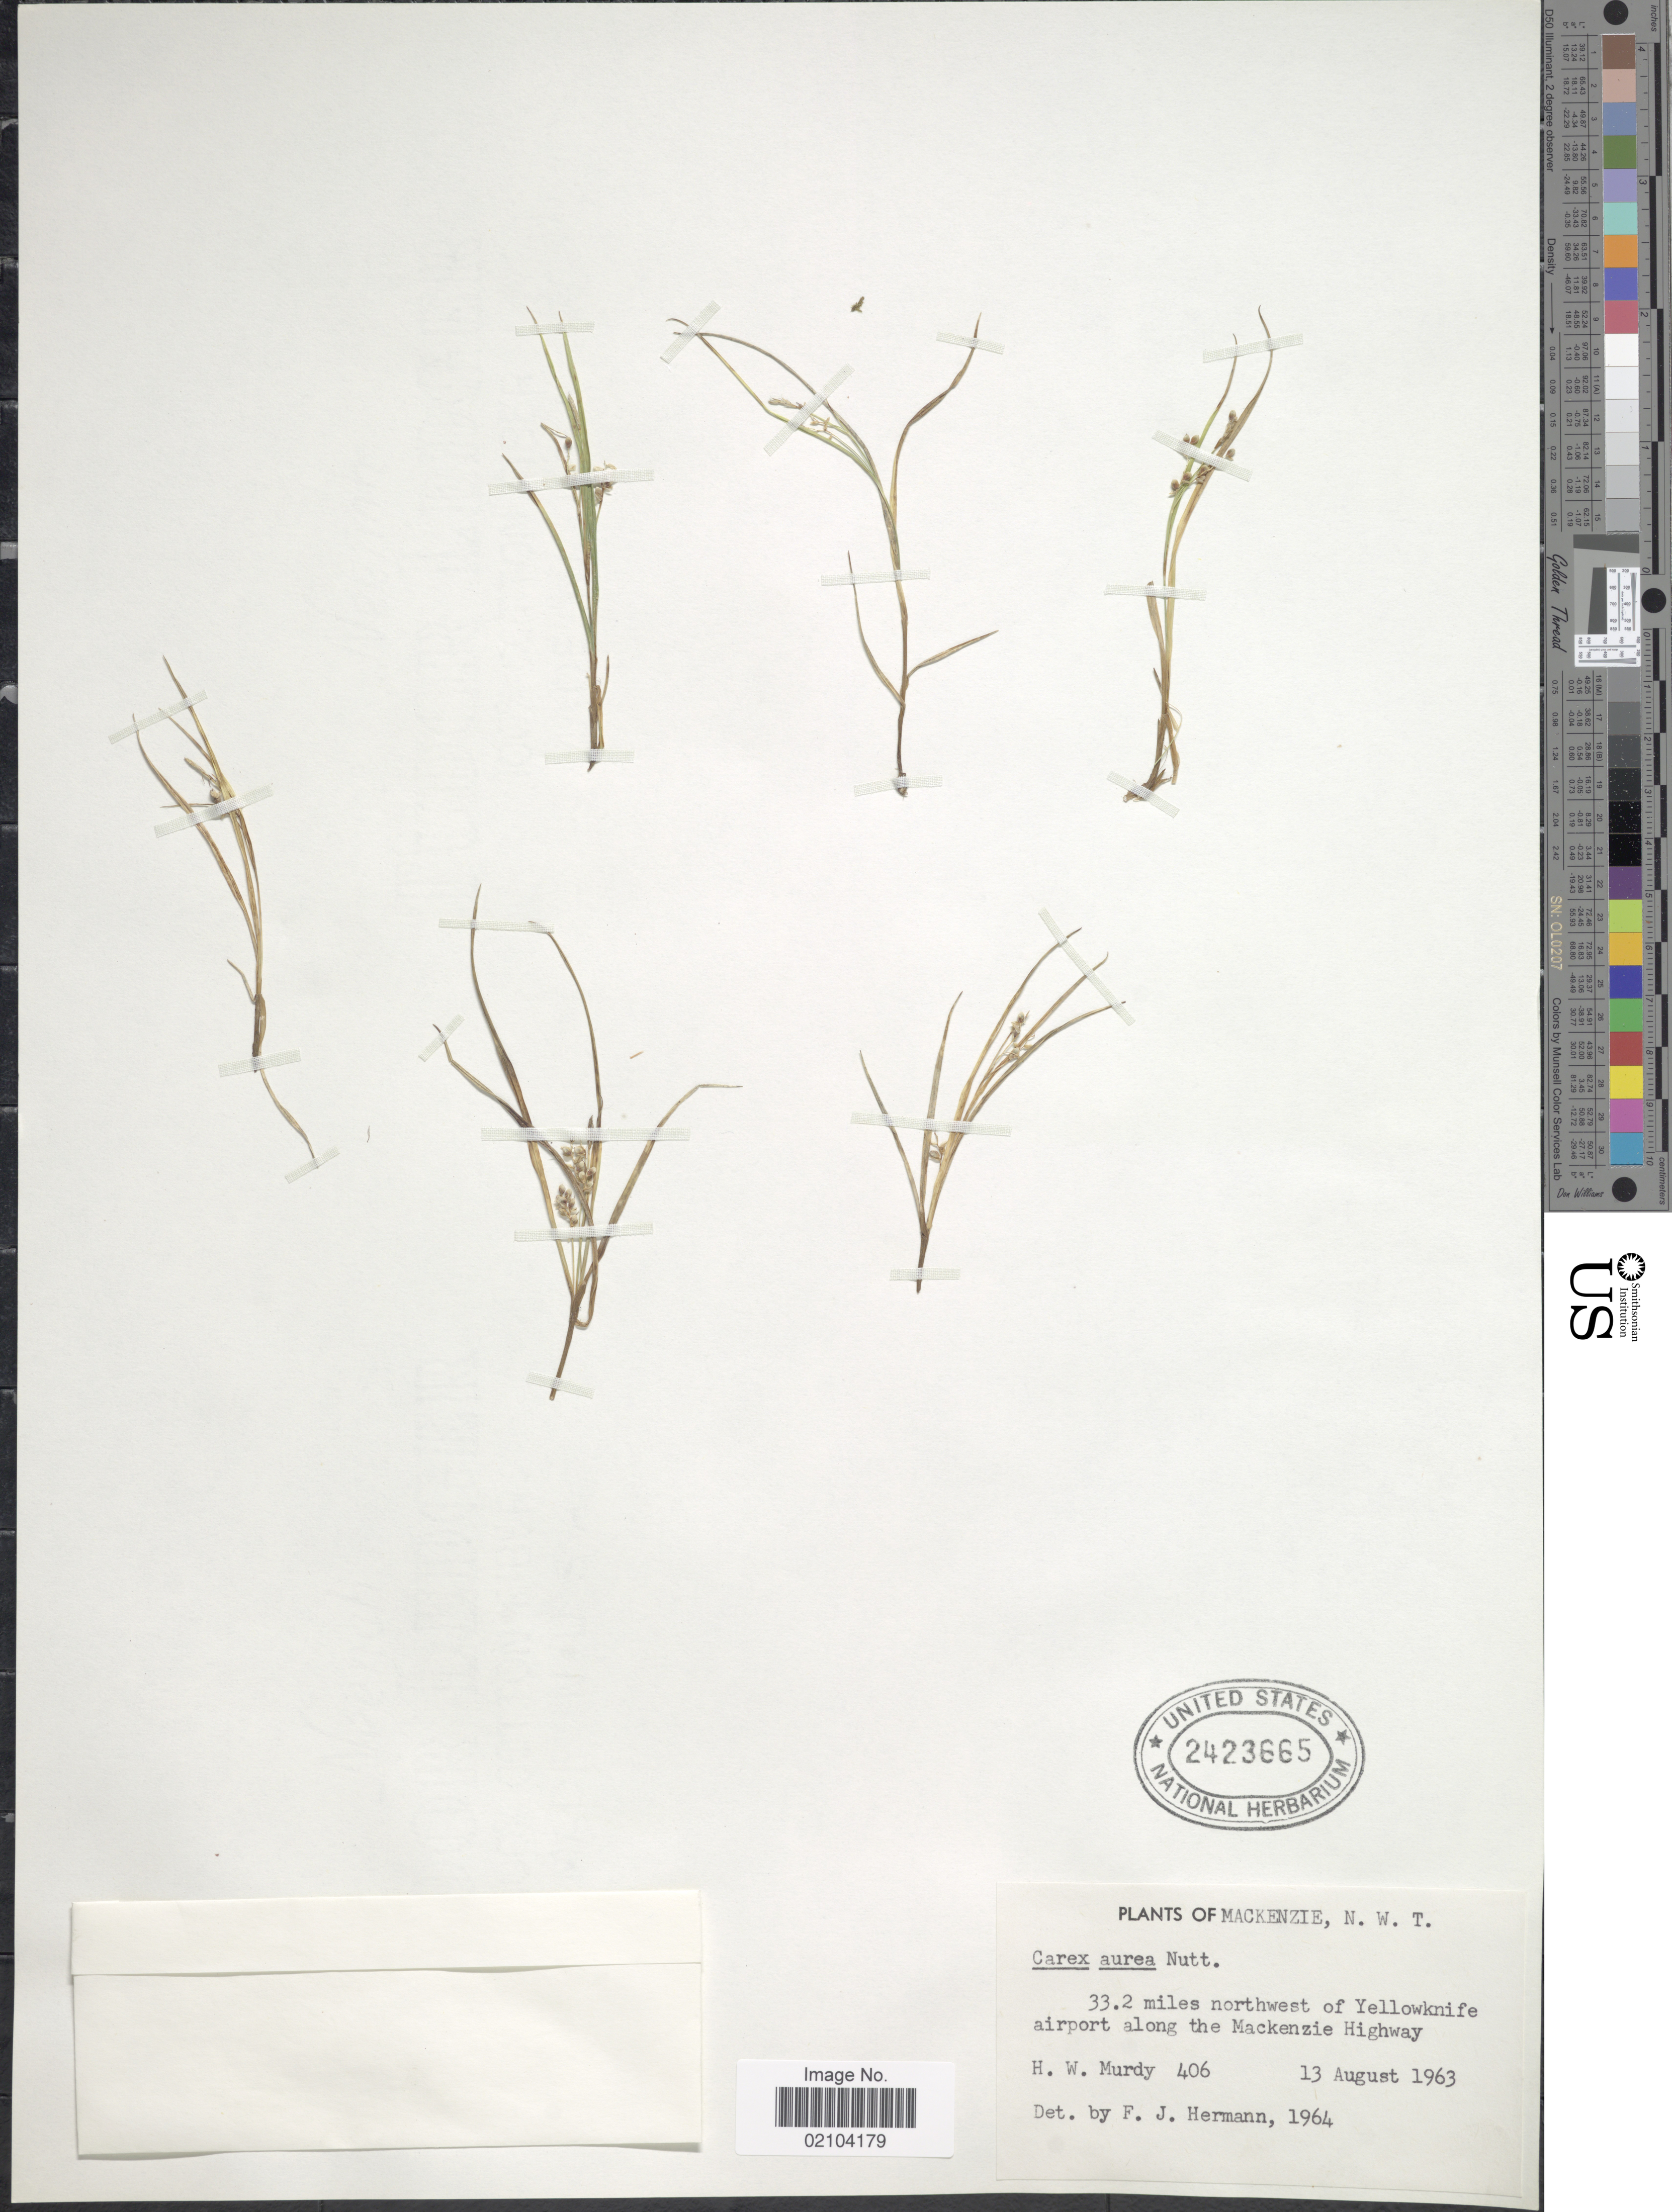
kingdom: Plantae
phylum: Tracheophyta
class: Liliopsida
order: Poales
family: Cyperaceae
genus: Carex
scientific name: Carex aurea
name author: Nutt.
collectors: H. Murdy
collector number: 406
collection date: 1963-08-13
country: Canada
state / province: Northwest Territories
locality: Mackenzie, N.W.T. 33.2 miles northwest of Yellowknife airport along the Mackenzie Highway.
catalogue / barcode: US 2423665